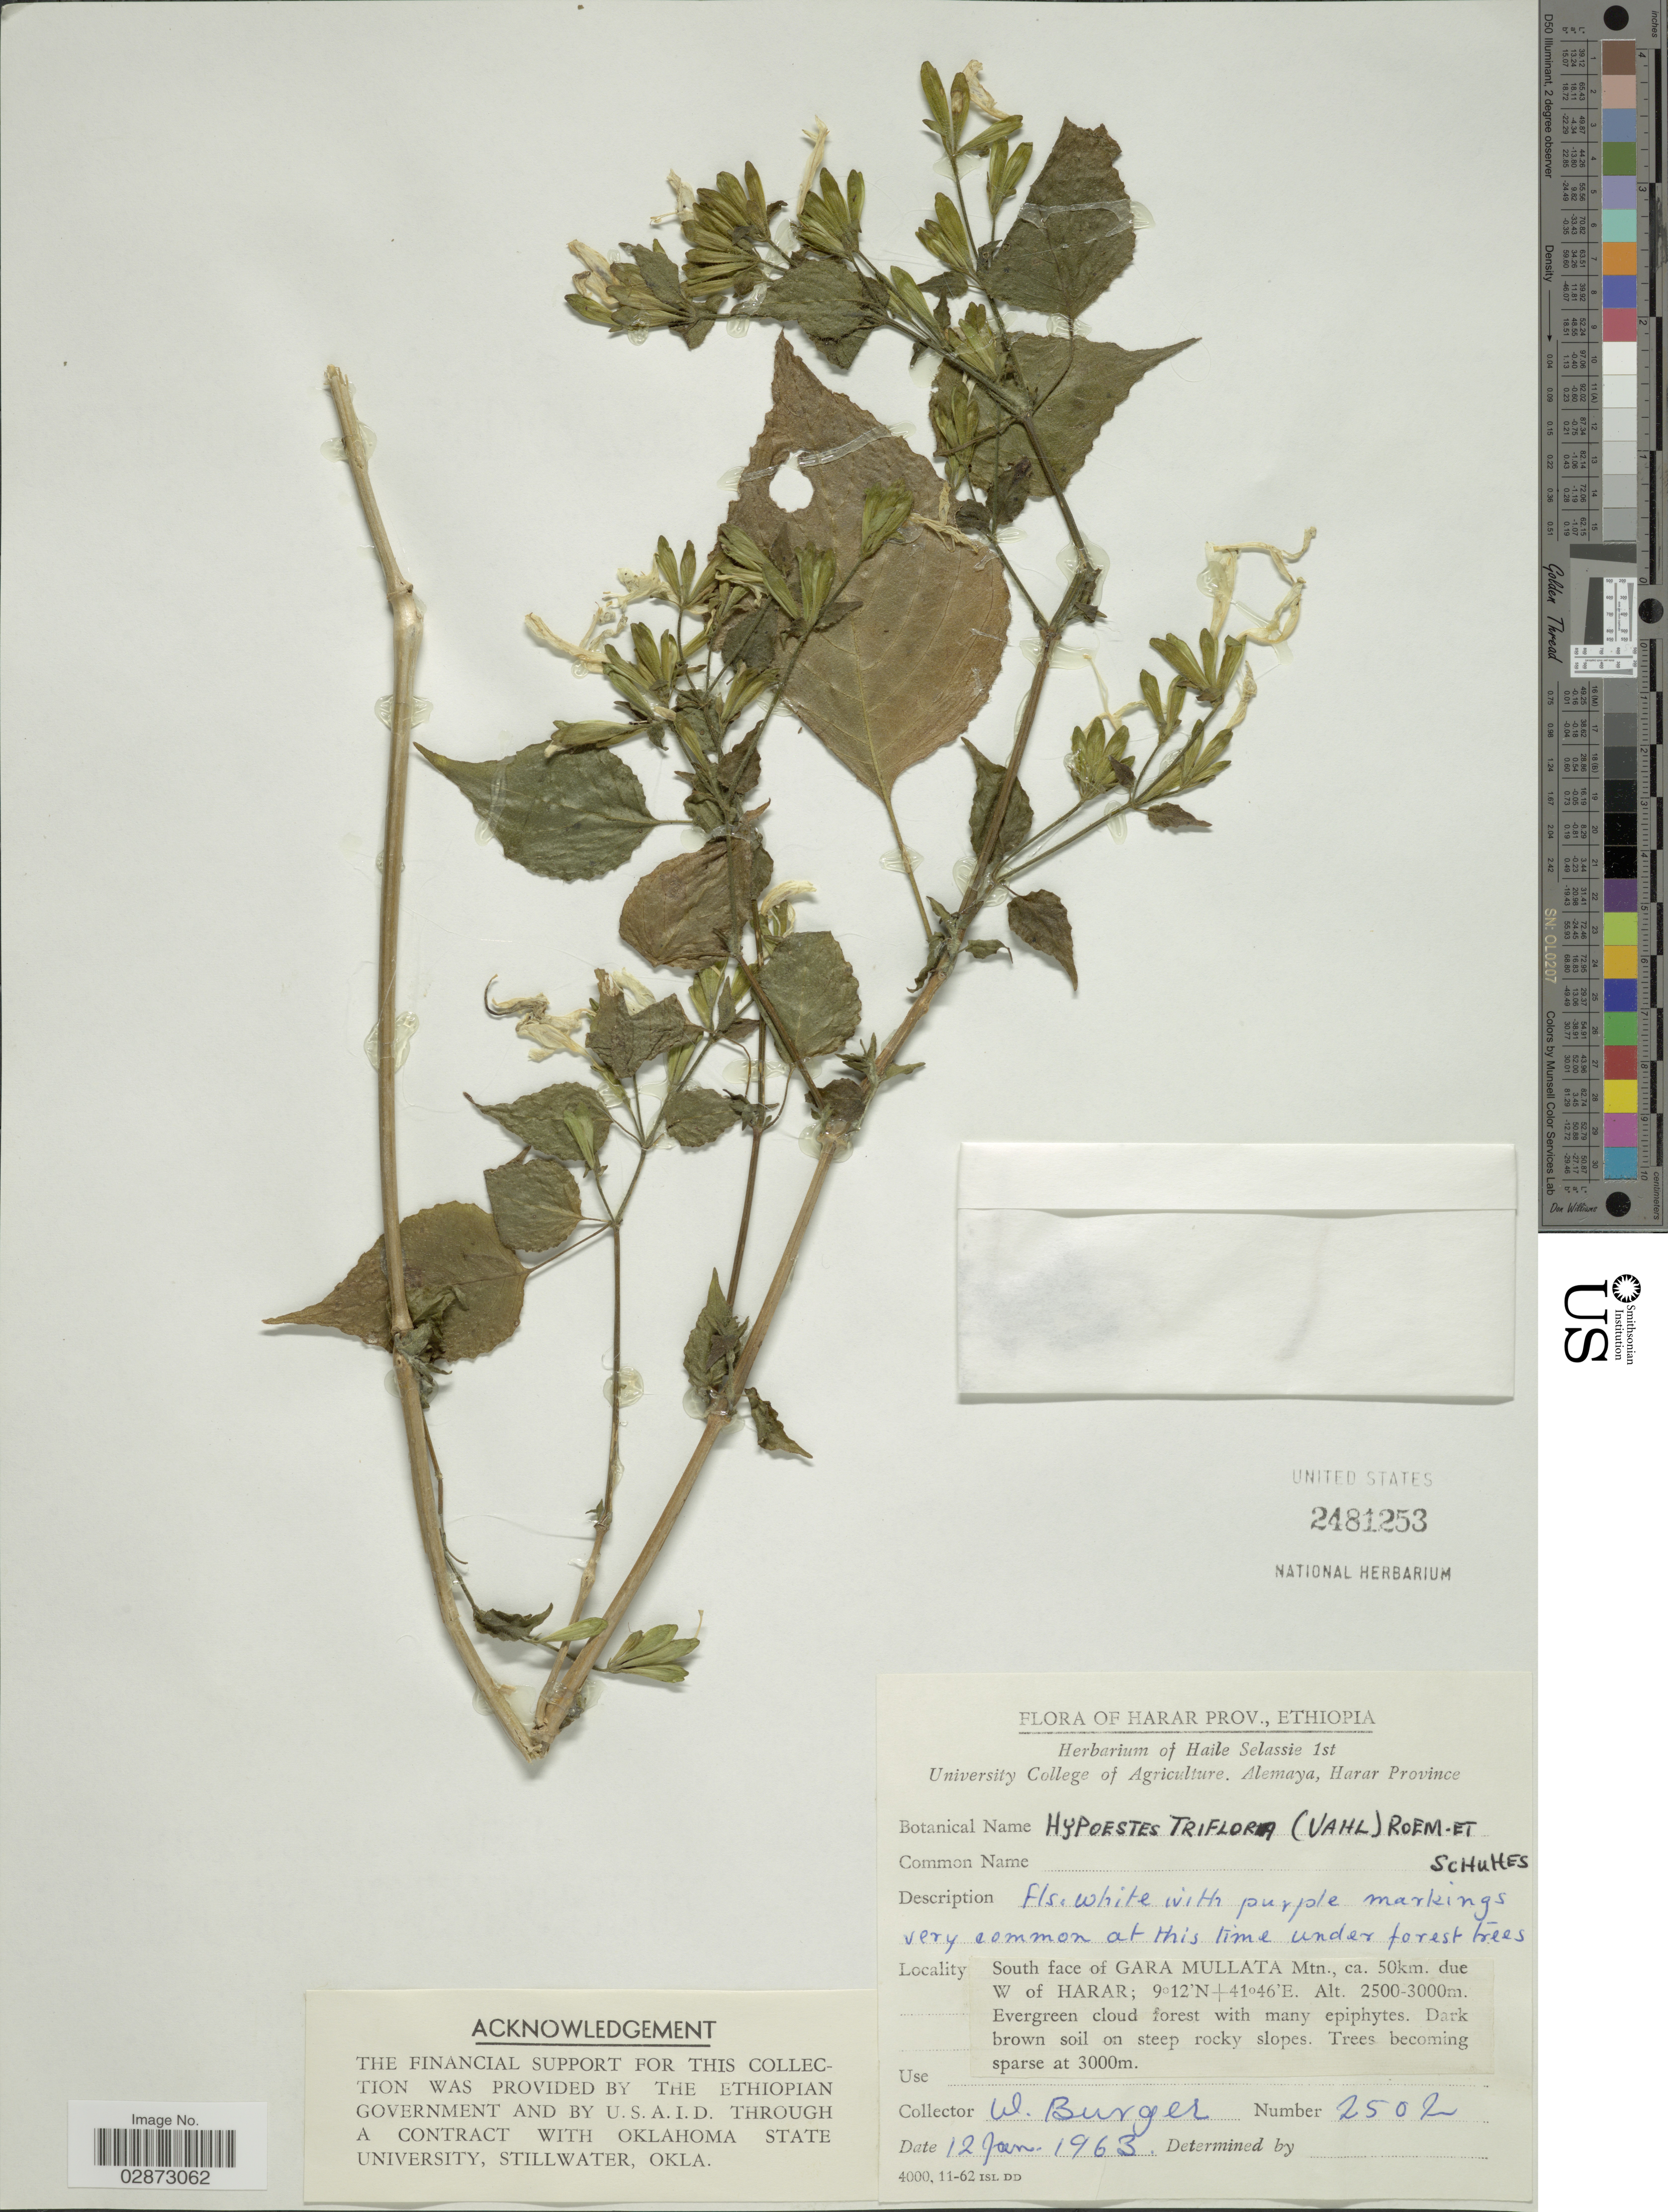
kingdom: Plantae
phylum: Tracheophyta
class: Magnoliopsida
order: Lamiales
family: Acanthaceae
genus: Hypoestes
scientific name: Hypoestes triflora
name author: (Forssk.) Roem. & Schult.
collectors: W. Burger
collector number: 2502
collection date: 1963-01-12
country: Ethiopia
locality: Harar prov. South face of Gara Mullata Mtn., ca. 50km. due W of Harar.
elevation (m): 2500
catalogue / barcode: US 2481253